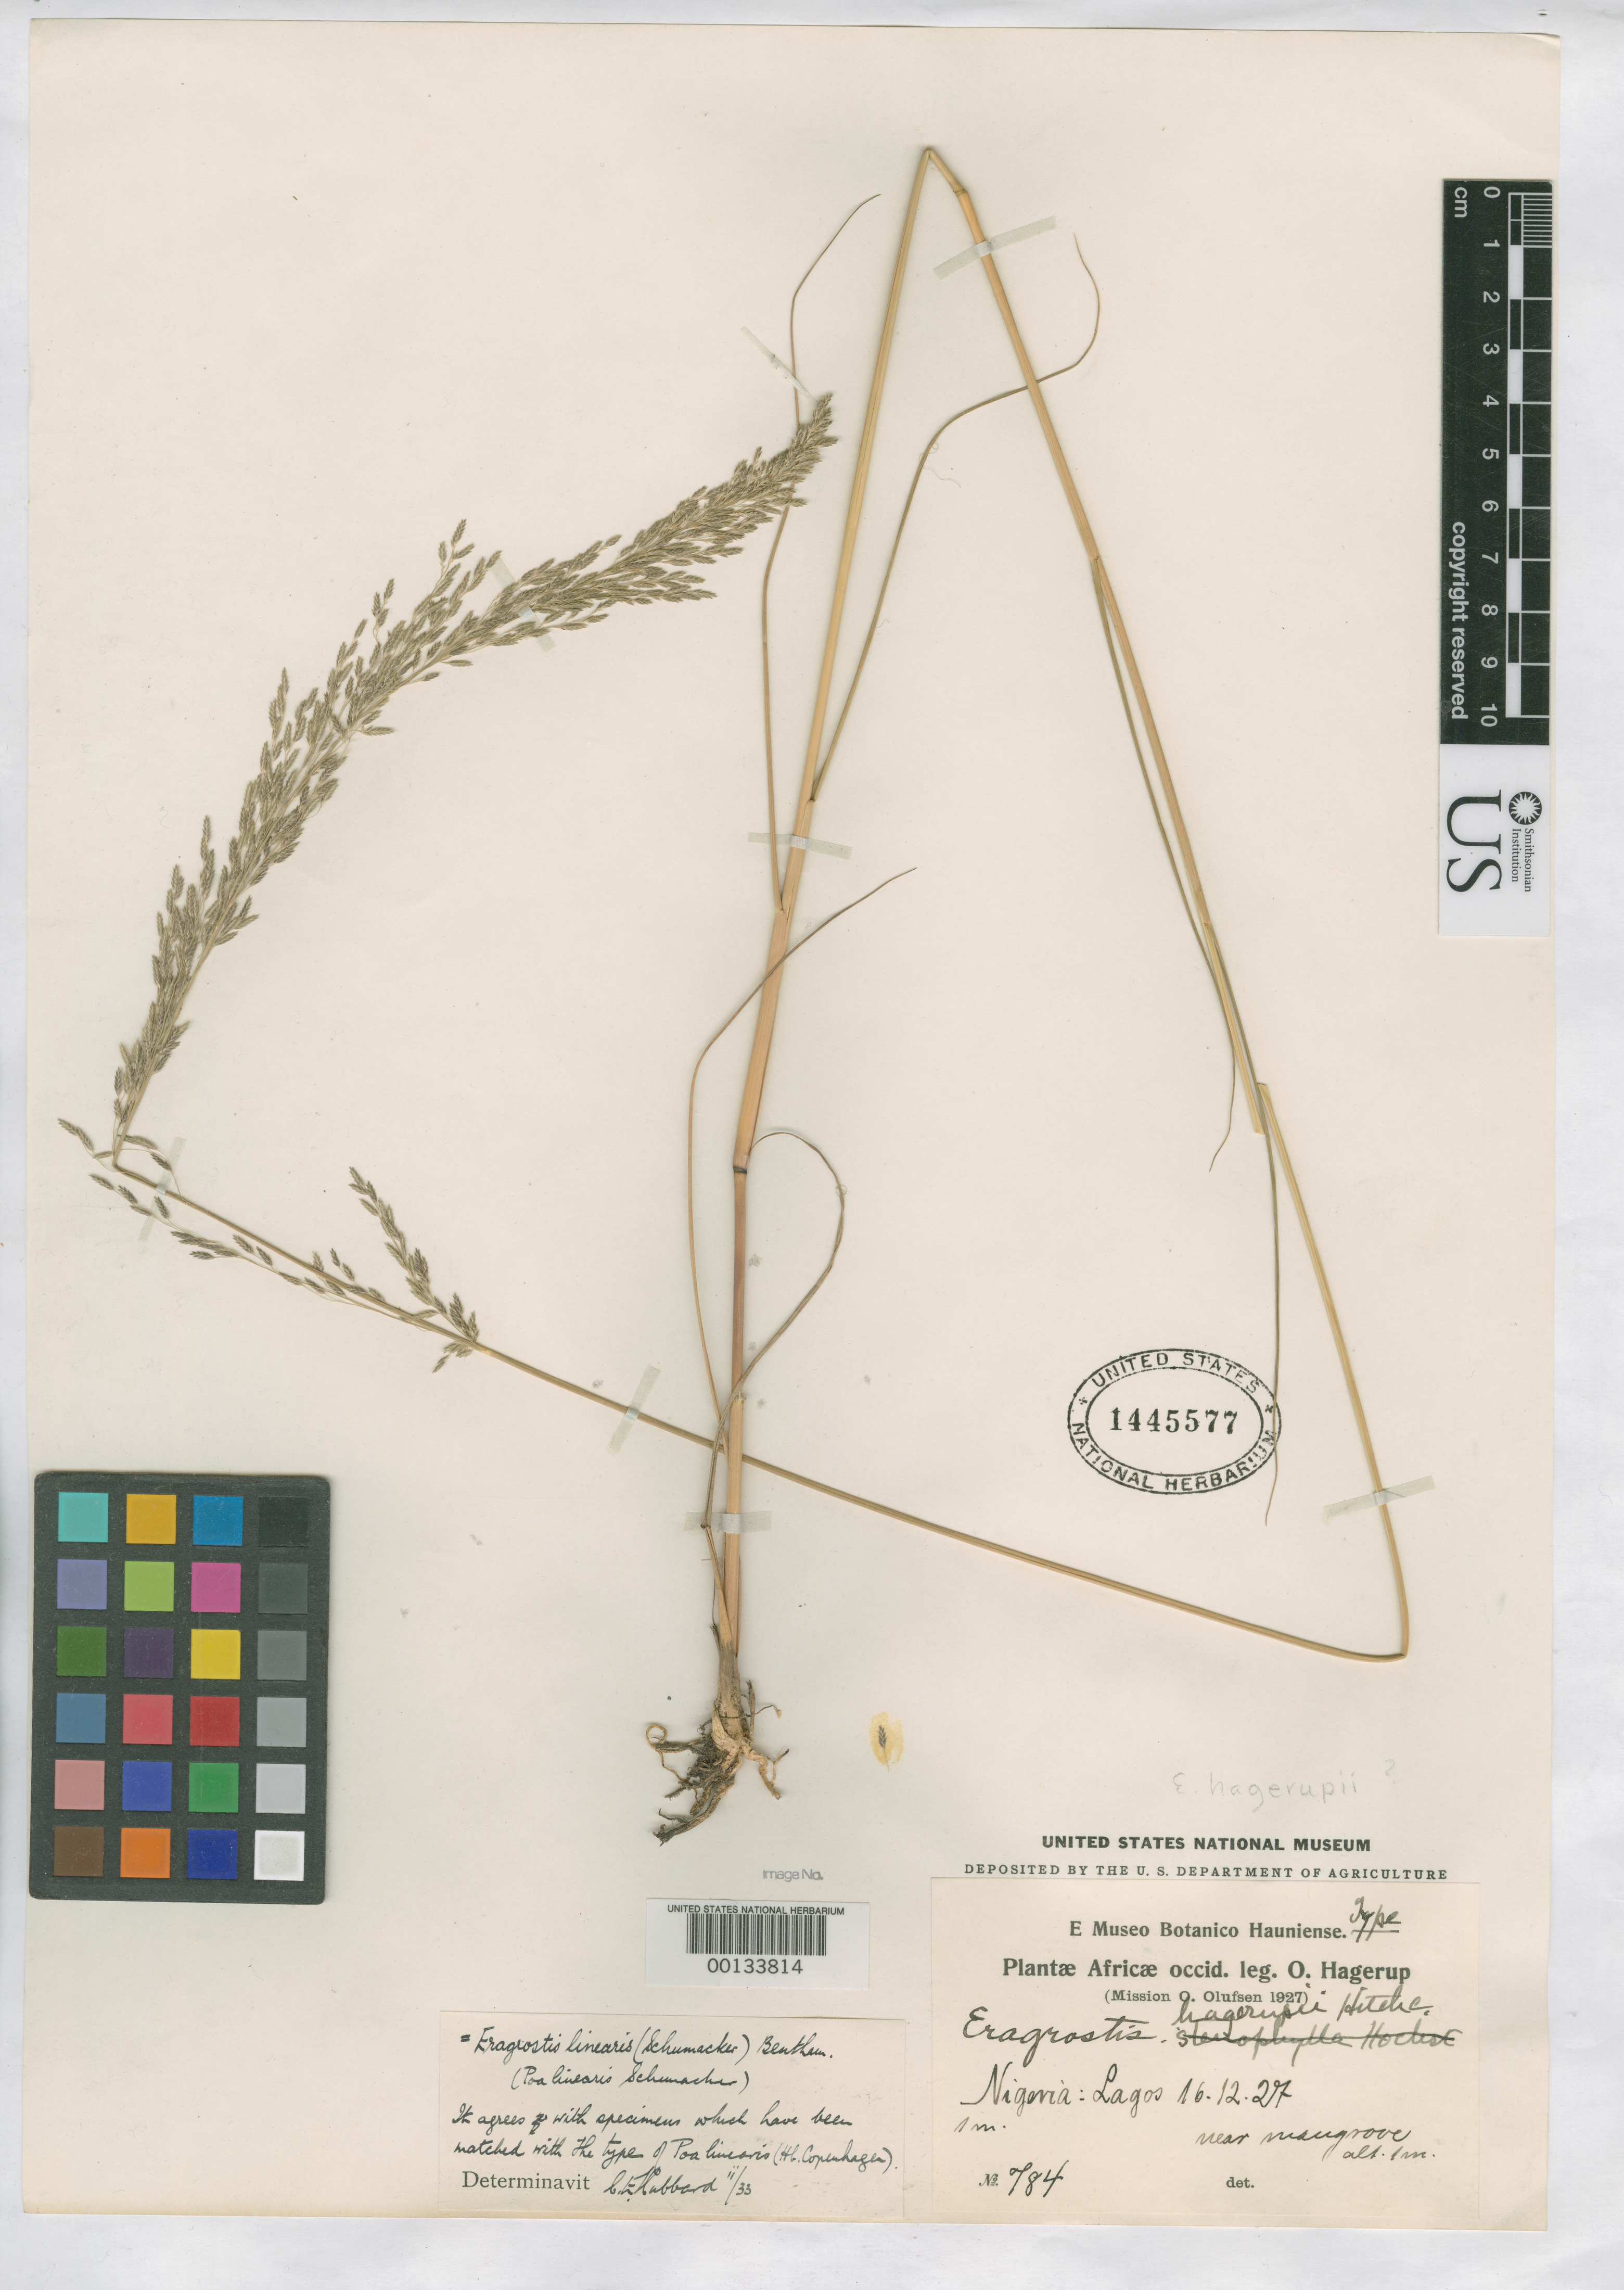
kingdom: Plantae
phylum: Tracheophyta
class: Liliopsida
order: Poales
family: Poaceae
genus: Eragrostis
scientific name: Eragrostis hagerupii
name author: Hitchc.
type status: Holotype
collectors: O. Hagerup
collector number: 784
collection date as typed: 16 Dec 1927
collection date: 1927-12-16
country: Nigeria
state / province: Lagos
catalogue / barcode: US 1445577